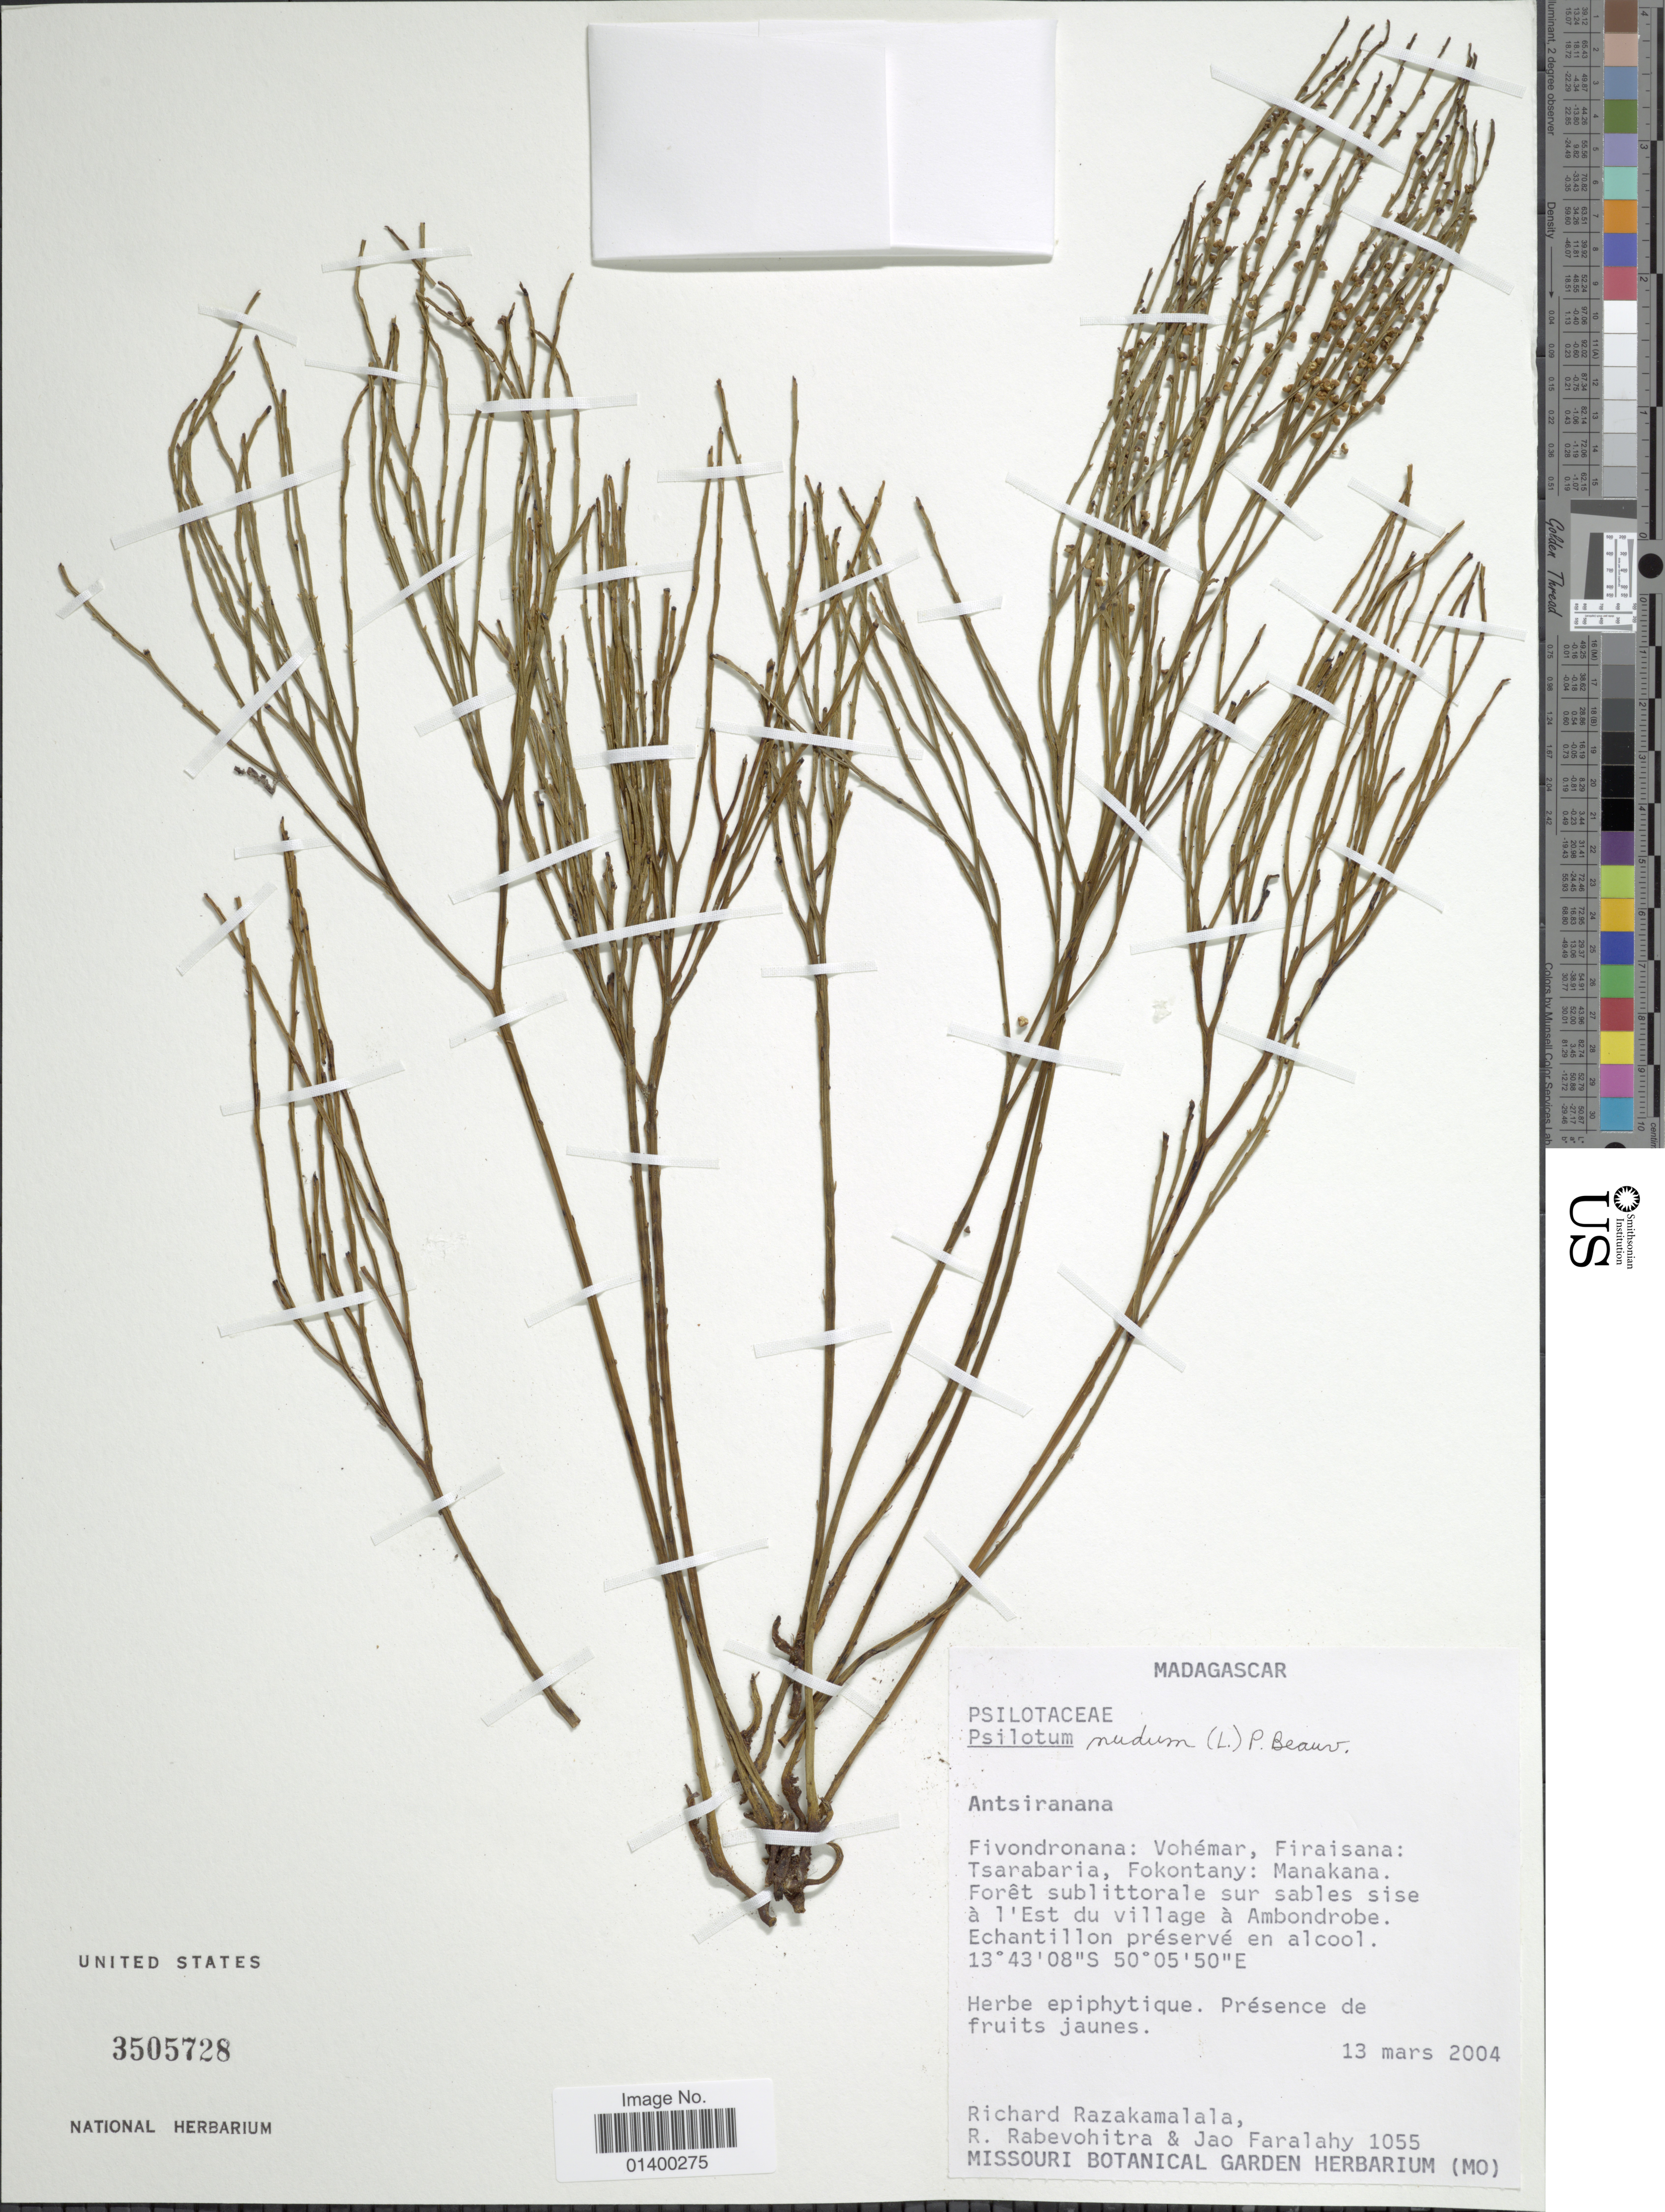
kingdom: Plantae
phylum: Tracheophyta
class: Polypodiopsida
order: Psilotales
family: Psilotaceae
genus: Psilotum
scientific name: Psilotum nudum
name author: (L.) P. Beauv.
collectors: R. Razakamalala, R. Rabevohitra & J. Faralahy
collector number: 1055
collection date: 2004-03-13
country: Madagascar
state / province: Sava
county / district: Vohémar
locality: Fivondronana: Vohémar, Firaisana; Tsarabaria, Fokotany sur sables sise a l'Est du village a Ambondrobe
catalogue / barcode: US 3505728